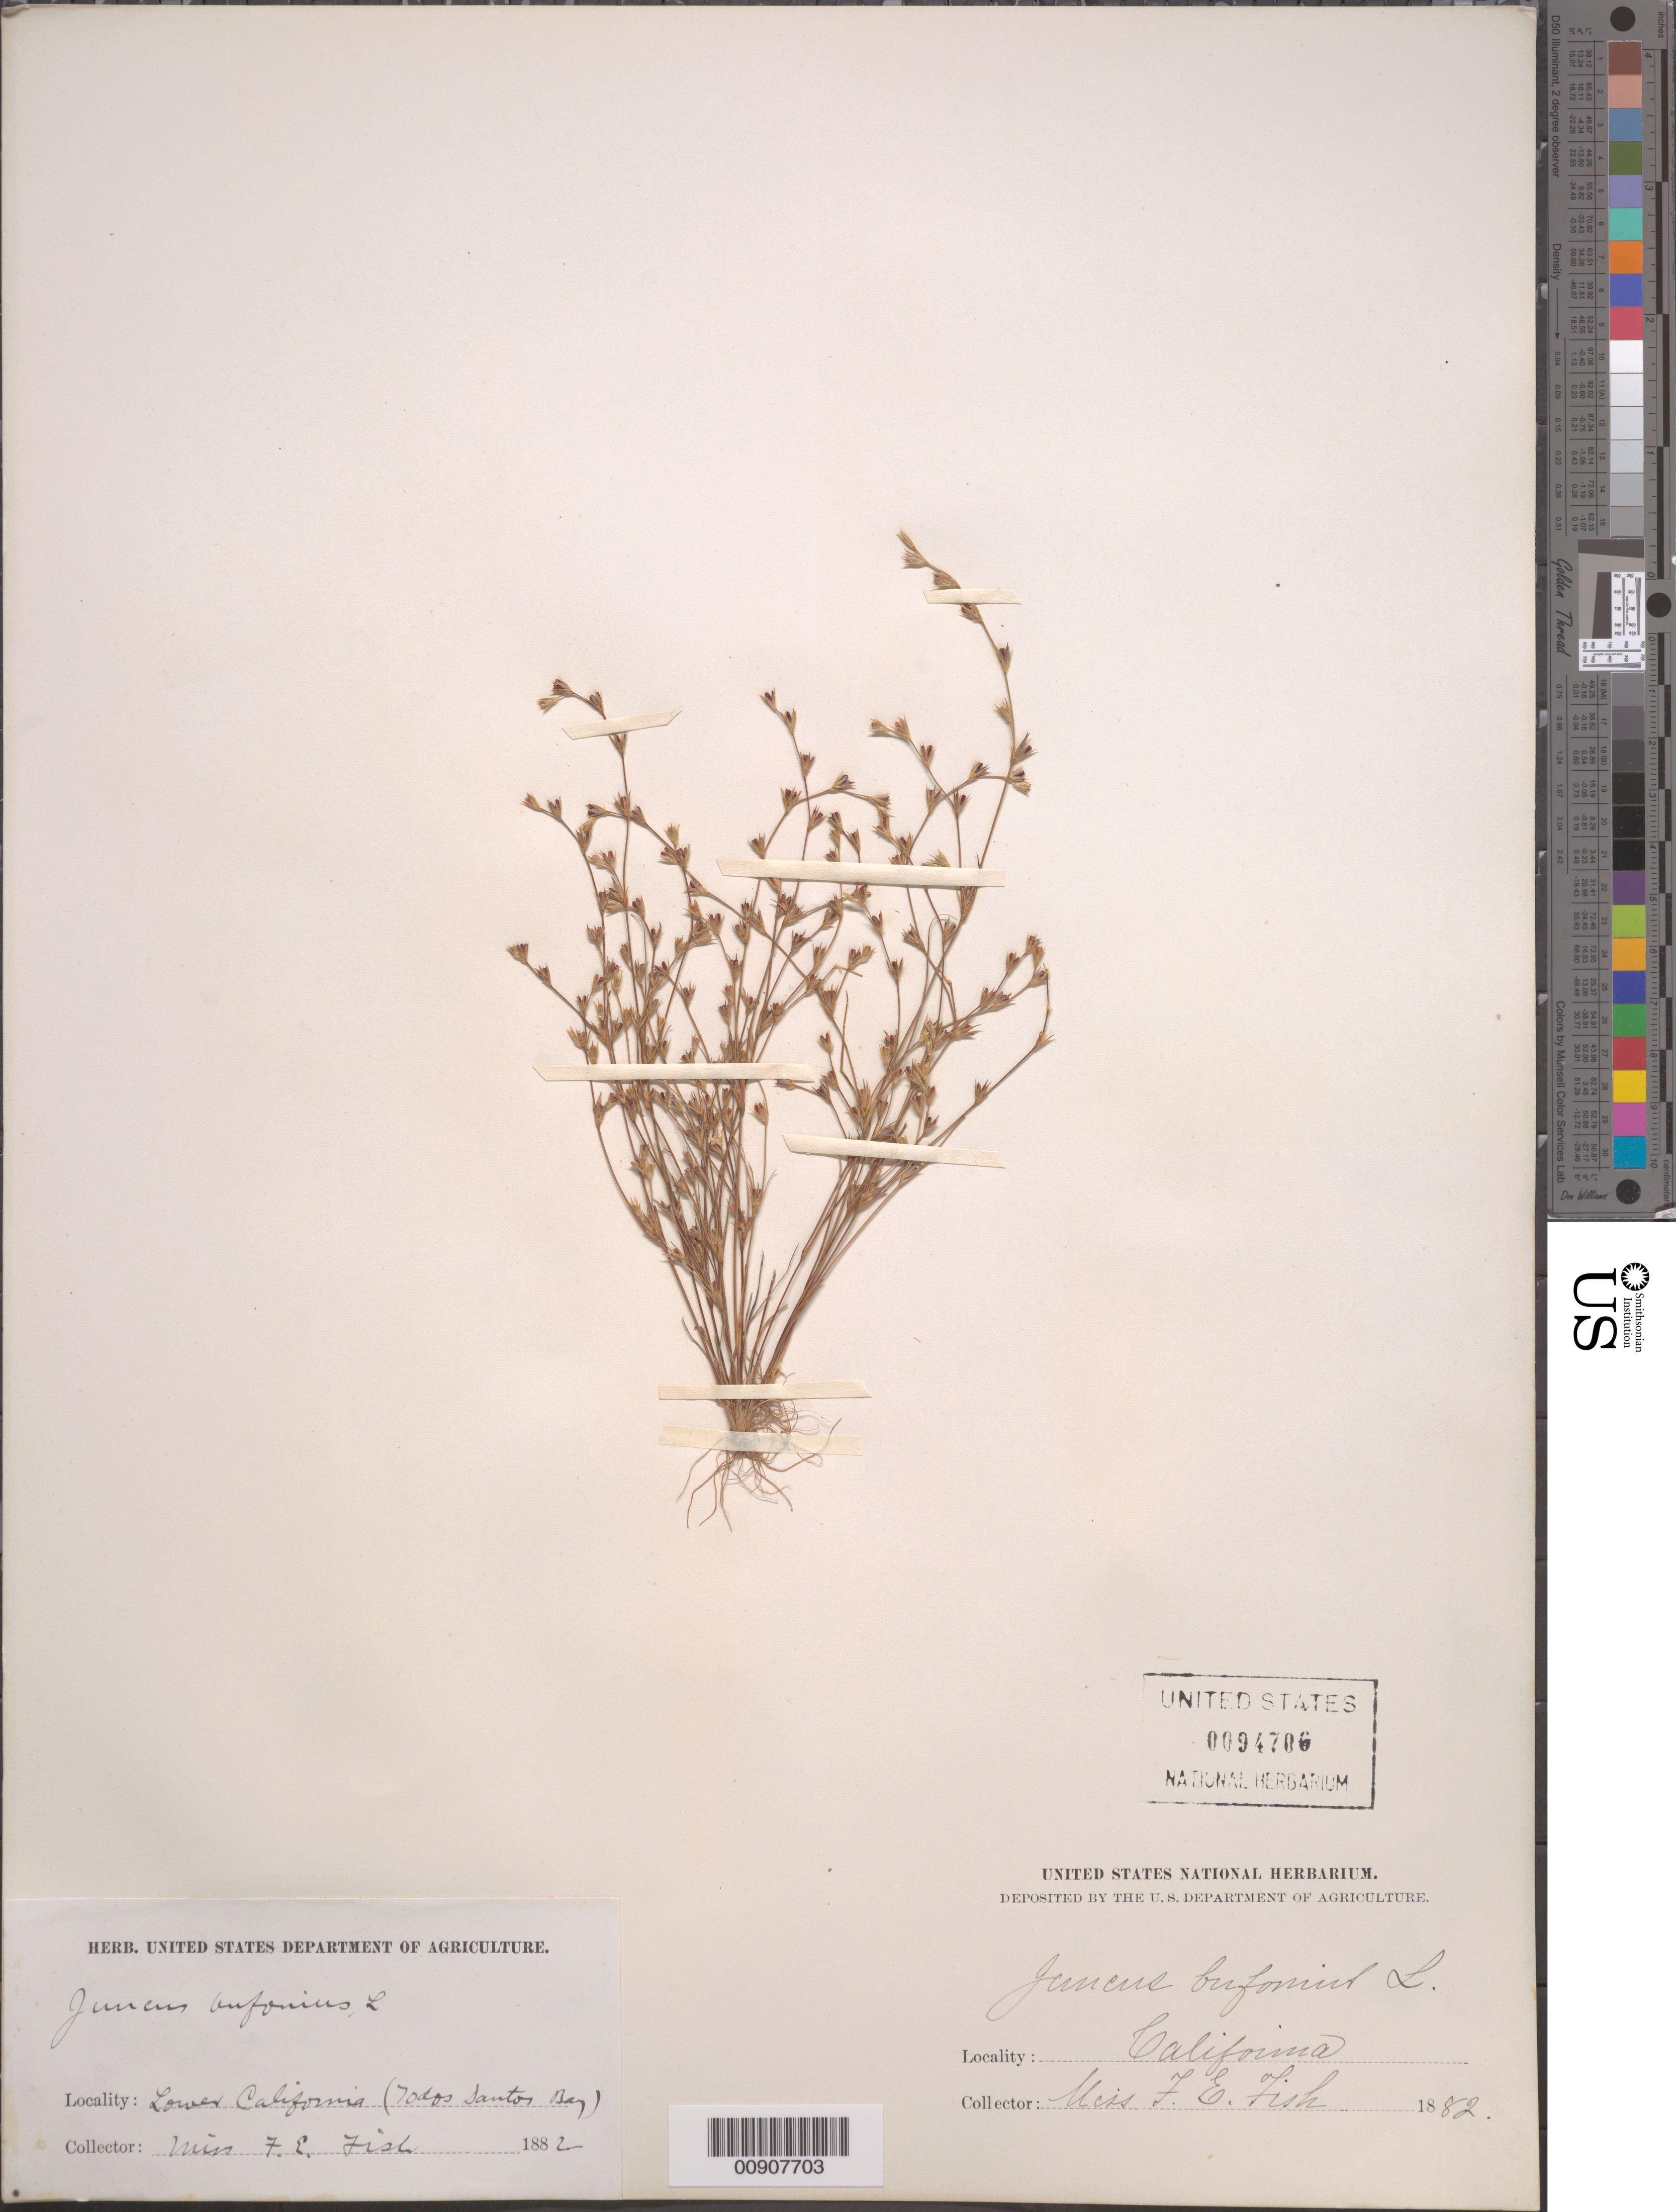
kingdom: Plantae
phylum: Tracheophyta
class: Liliopsida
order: Poales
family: Juncaceae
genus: Juncus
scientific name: Juncus bufonius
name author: L.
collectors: F. Fish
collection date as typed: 1882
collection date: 1882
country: Mexico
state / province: Baja California Norte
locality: Lower California (Todos Santos Bay).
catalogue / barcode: US 94706